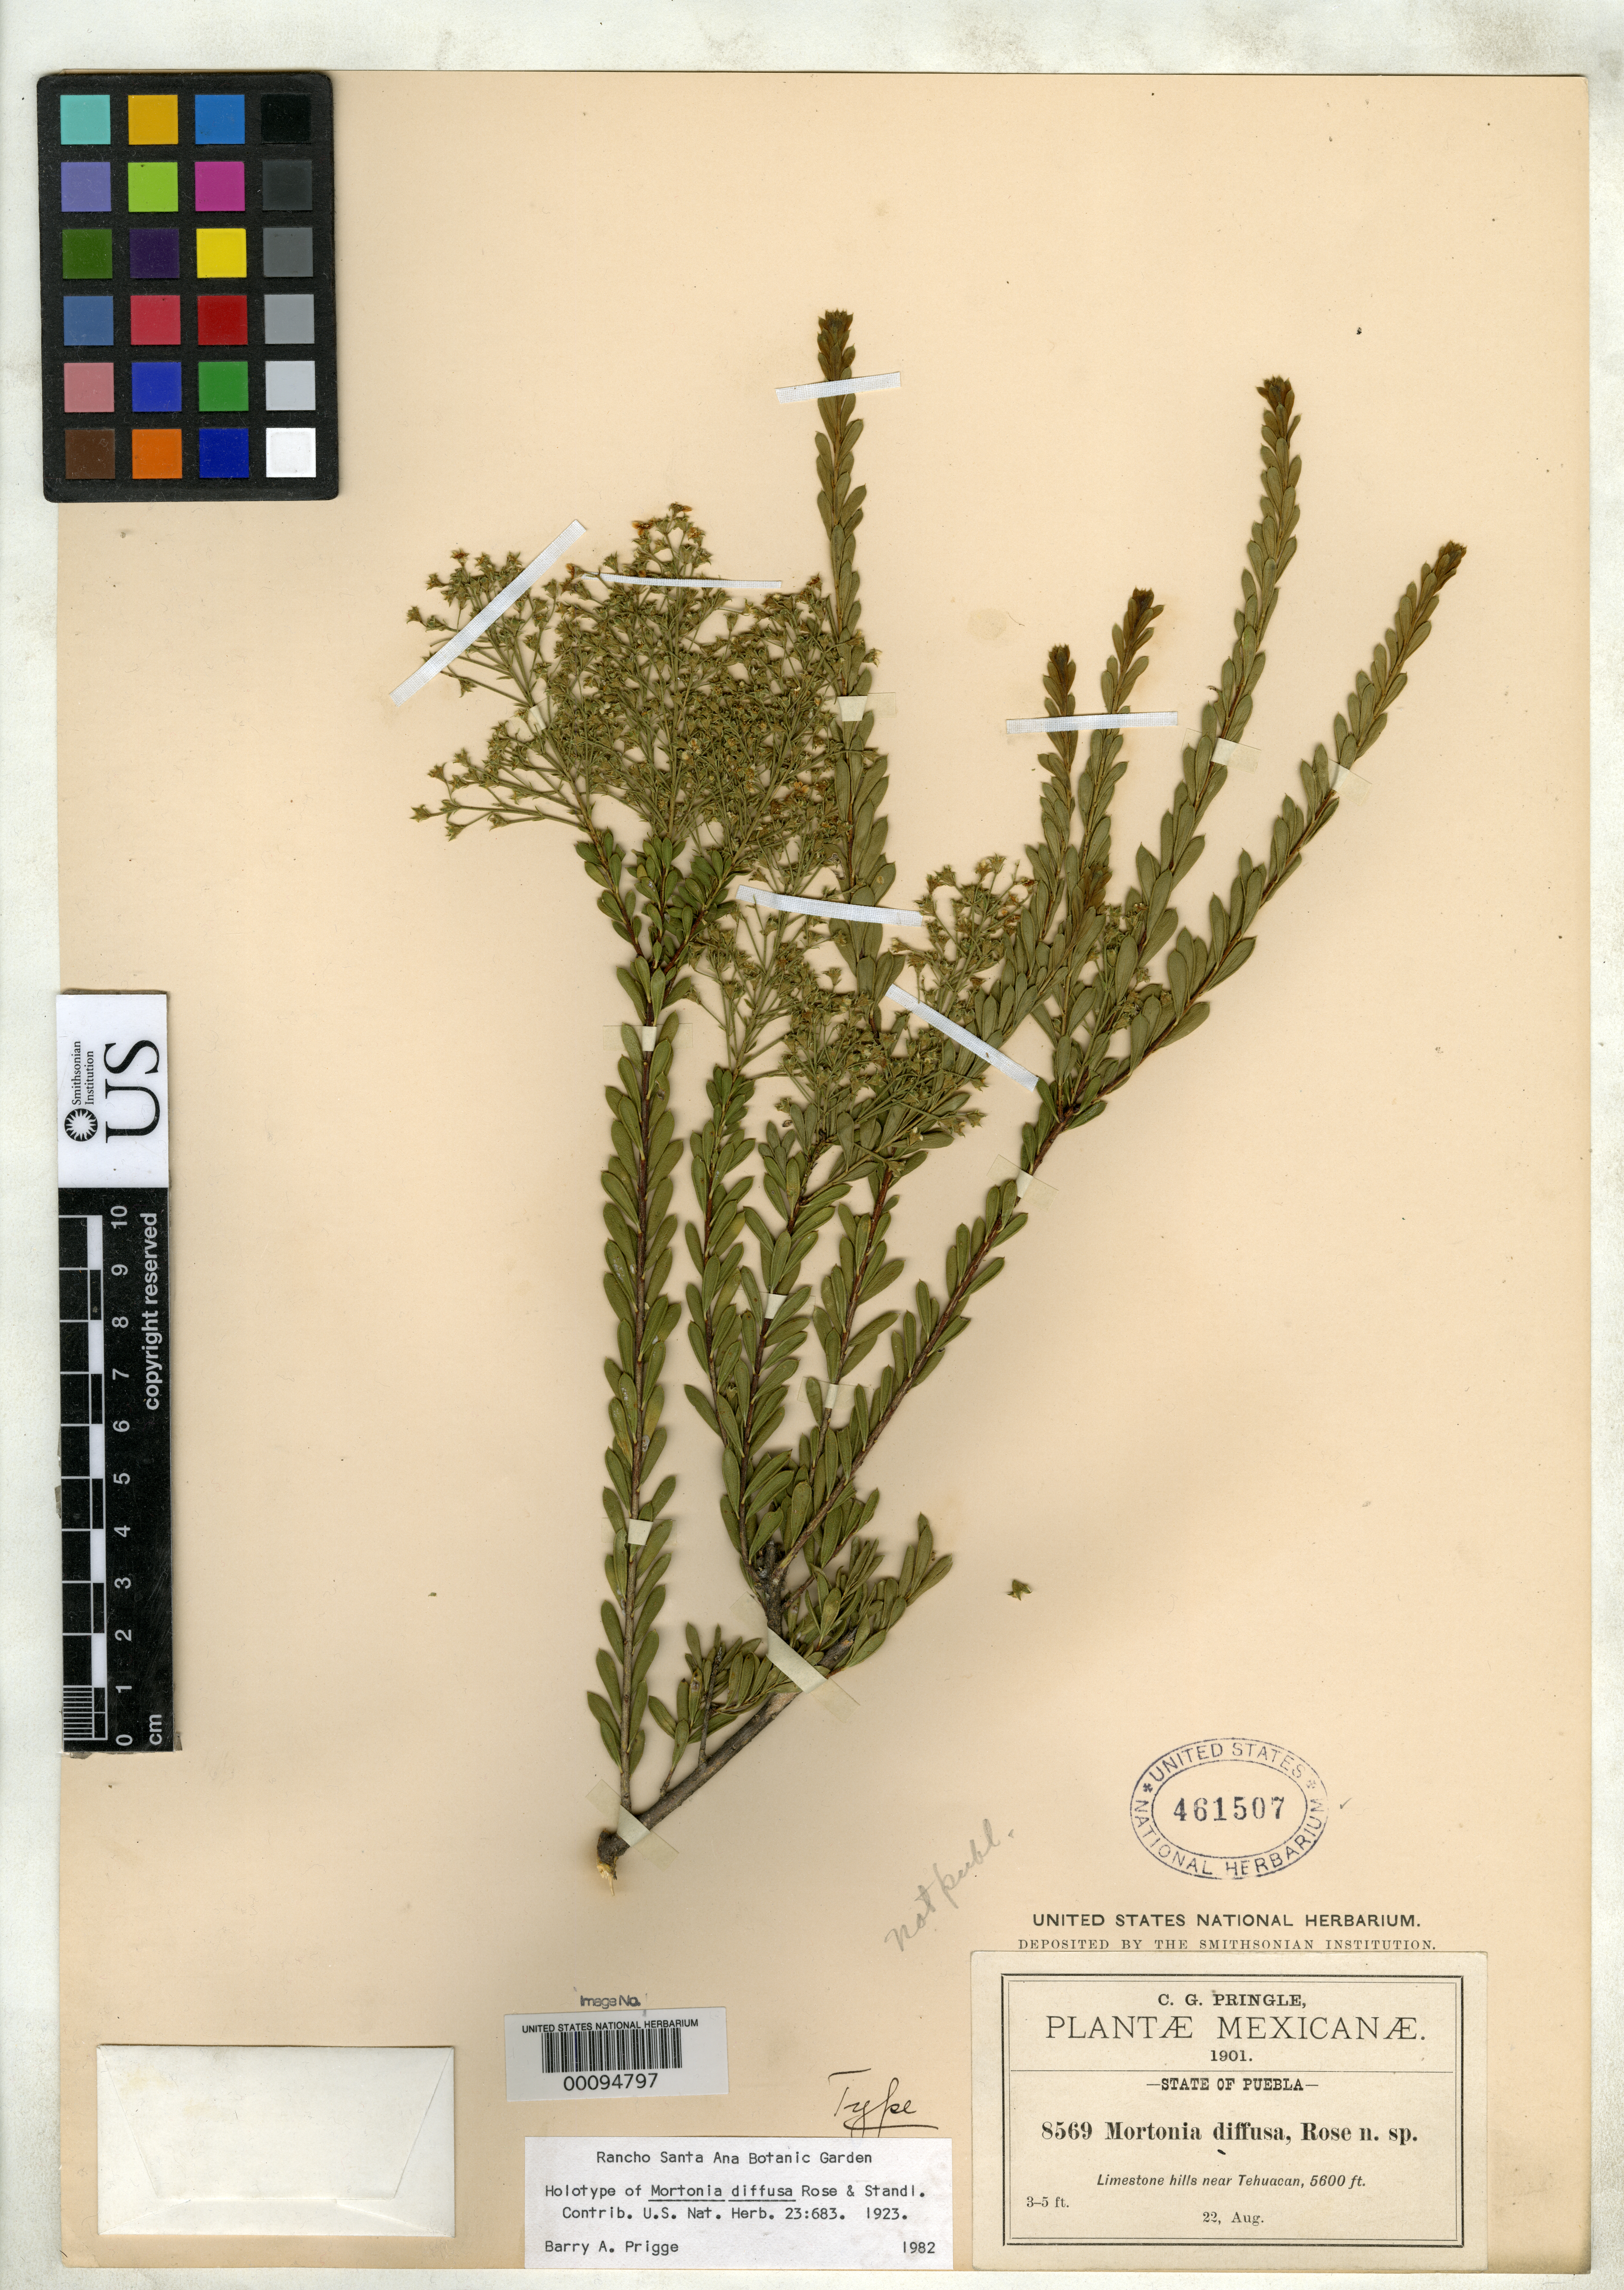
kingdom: Plantae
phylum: Tracheophyta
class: Magnoliopsida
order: Celastrales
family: Celastraceae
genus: Mortonia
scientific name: Mortonia diffusa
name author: Rose & Standl.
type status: Holotype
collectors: C. G. Pringle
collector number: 8569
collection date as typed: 22 Aug 1901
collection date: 1901-08-22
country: Mexico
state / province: Puebla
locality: Tehuacan.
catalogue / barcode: US 461507